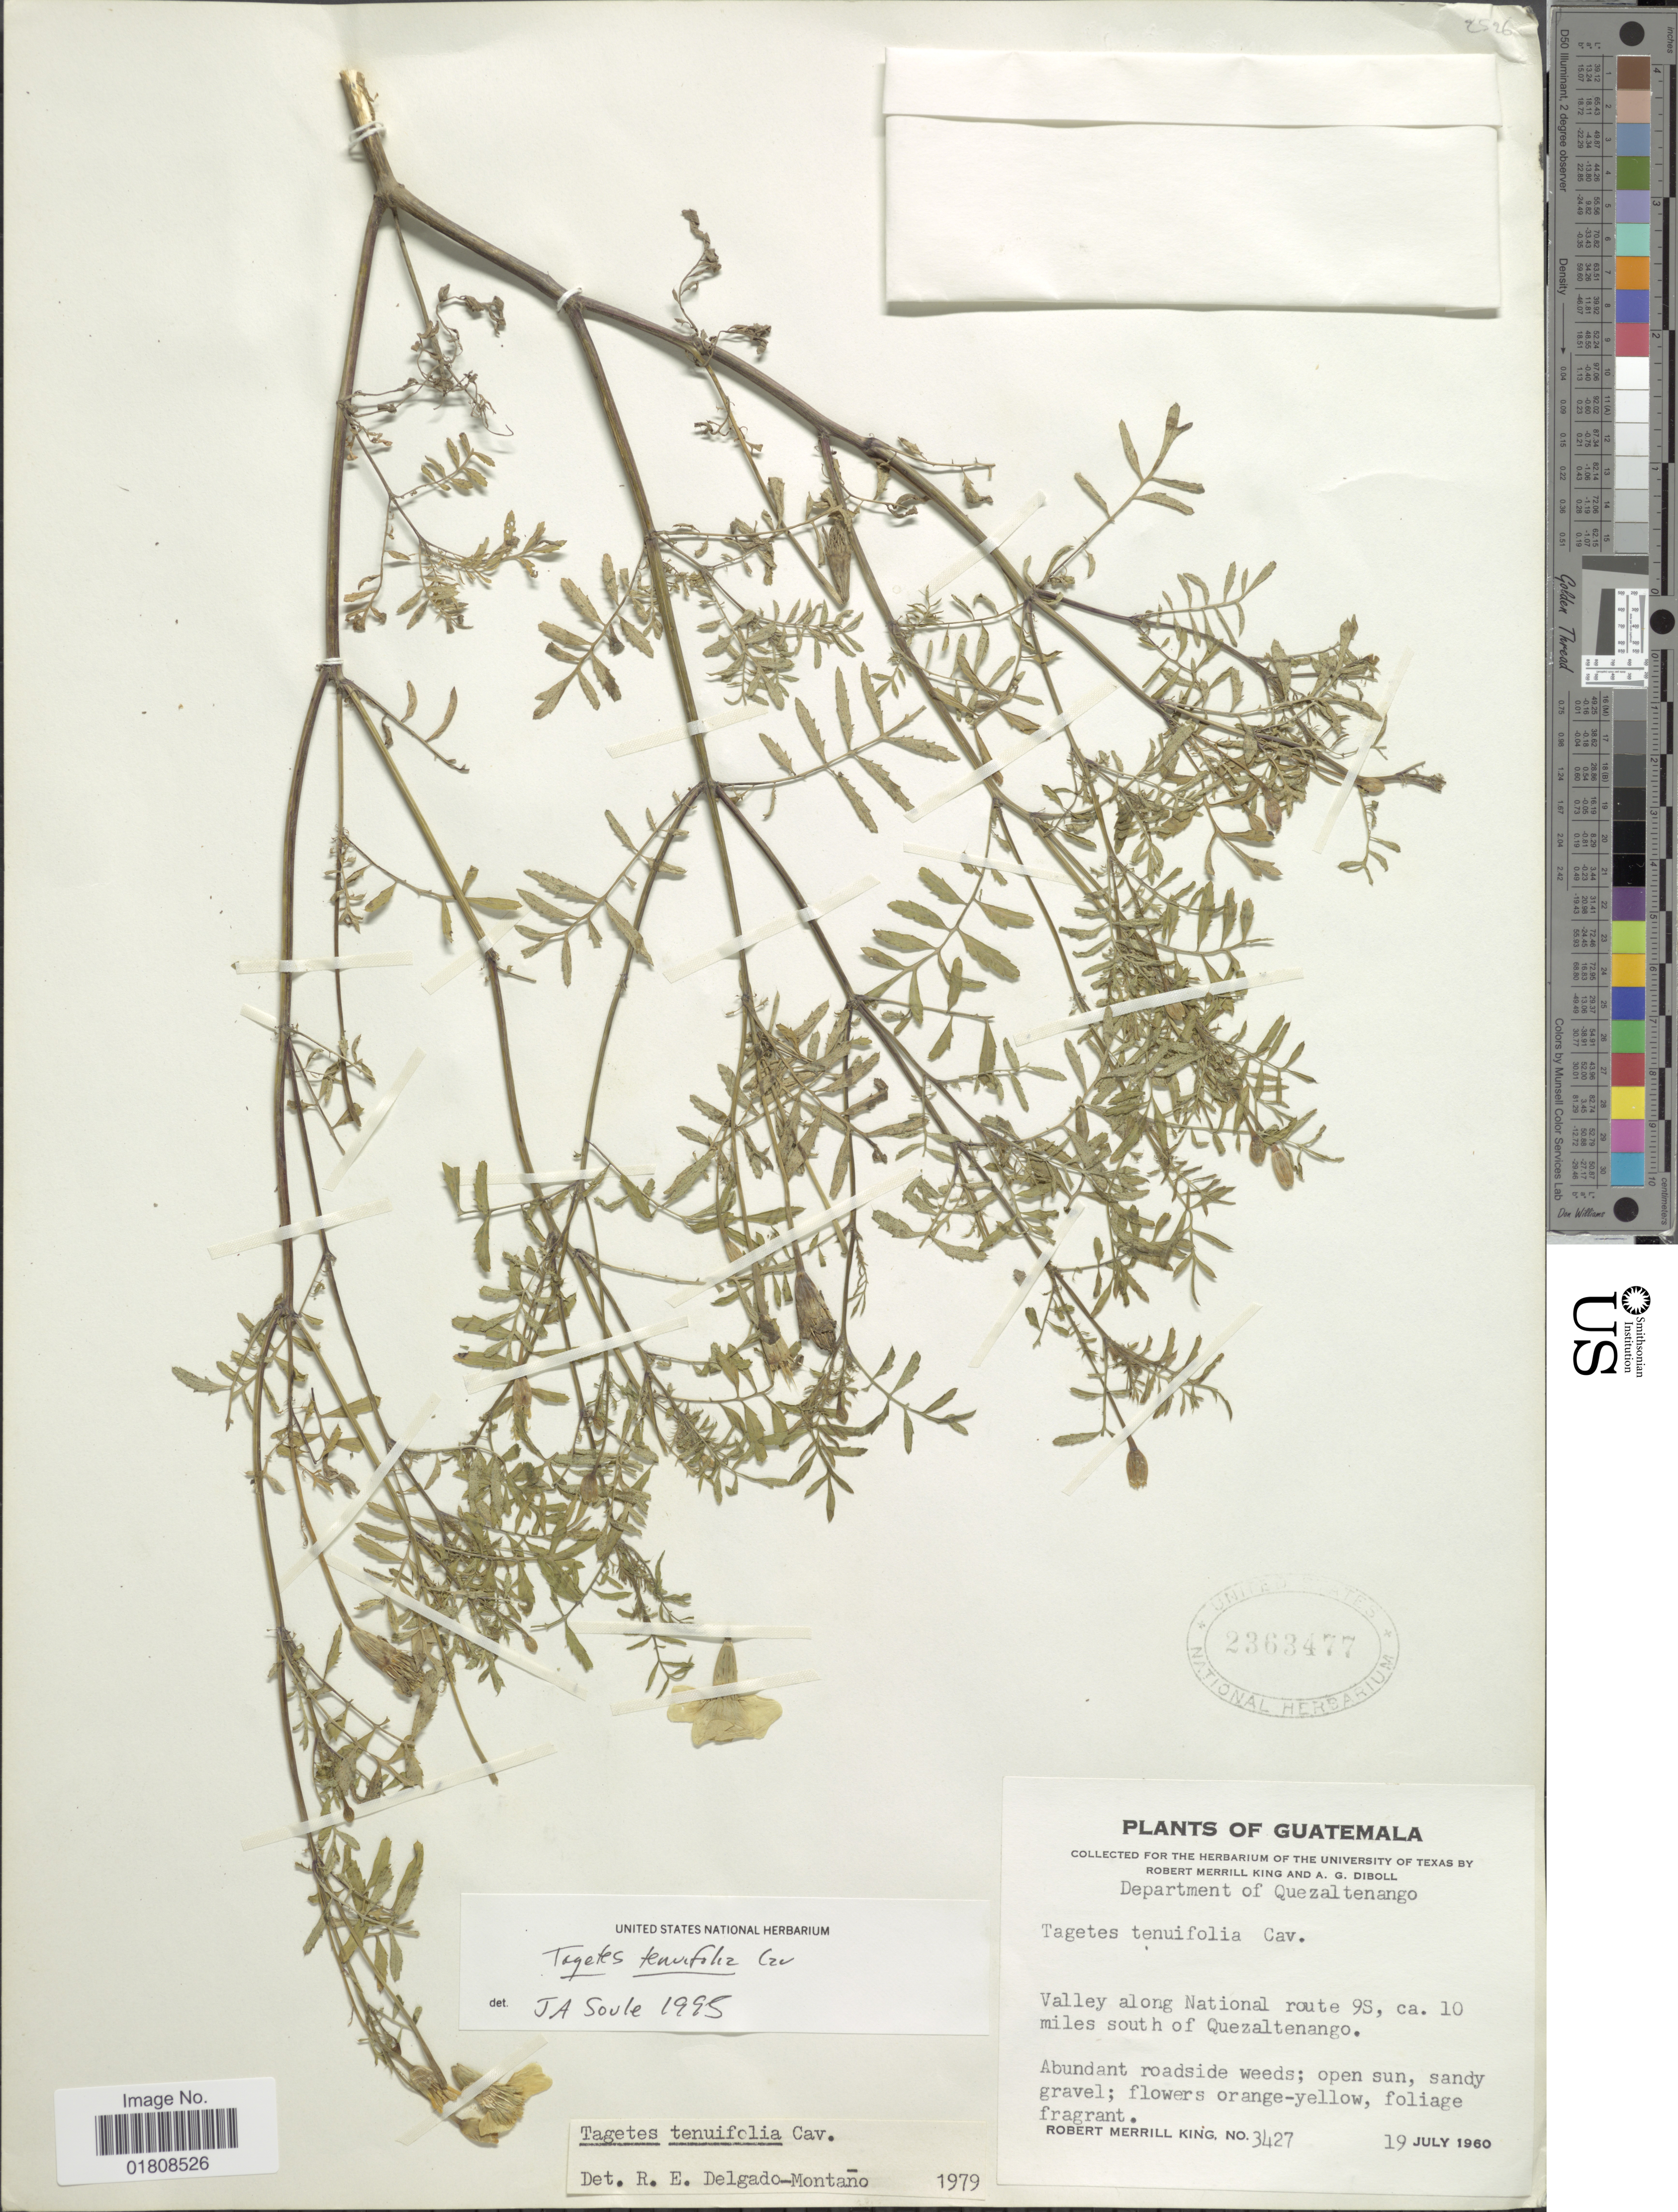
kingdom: Plantae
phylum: Tracheophyta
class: Magnoliopsida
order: Asterales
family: Asteraceae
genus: Tagetes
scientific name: Tagetes tenuifolia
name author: Cav.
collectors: R. M. King & A. Diboll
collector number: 3427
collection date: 1960-07-19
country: Guatemala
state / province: Quetzaltenango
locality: Valley along National route 9S, ca 10 miles south of Quezaltenango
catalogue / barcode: US 2363477